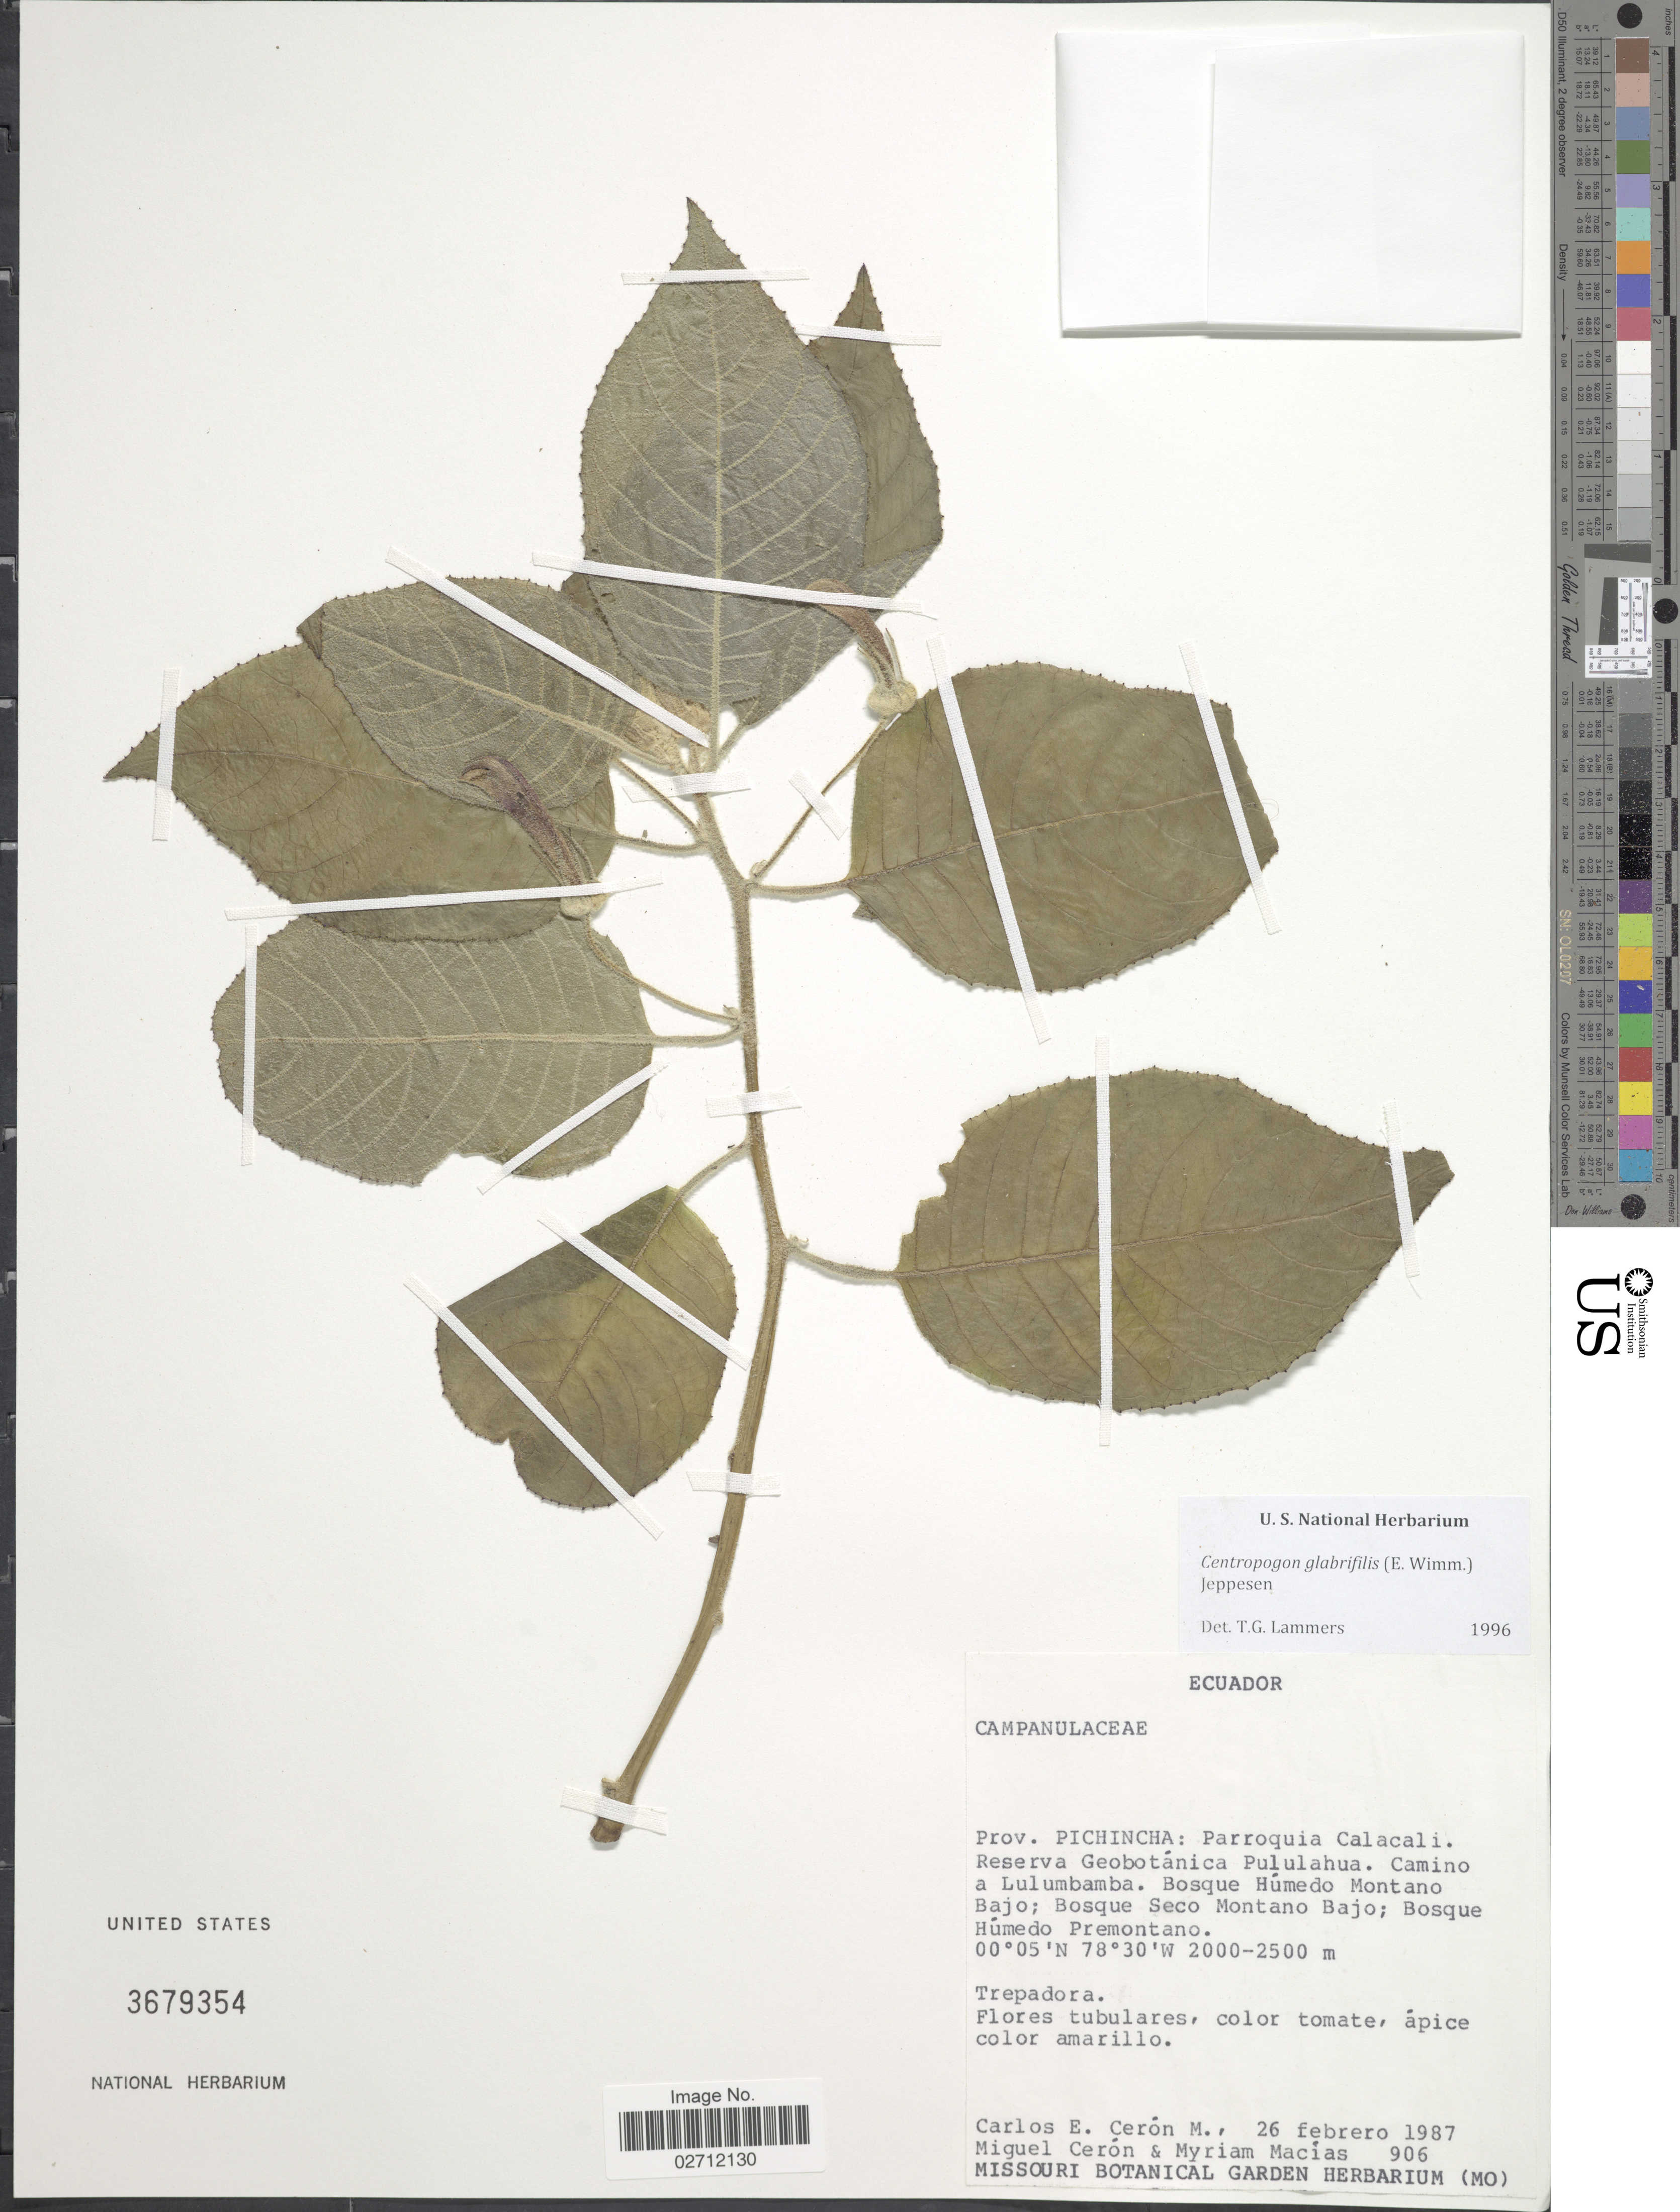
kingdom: Plantae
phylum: Tracheophyta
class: Magnoliopsida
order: Asterales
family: Campanulaceae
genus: Centropogon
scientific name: Centropogon glabrifilis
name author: (E. Wimm.) Jeppesen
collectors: C. E. Cerón M., M. Ceron & M. Macias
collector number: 906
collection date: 1987-02-26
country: Ecuador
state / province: Pichincha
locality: Parroquia Calacali, Reserva Geobotanica Pululahua, Camino a Lulubamba, Bosque Humedo Montano Bajo.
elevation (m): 2000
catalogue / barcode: US 3679354